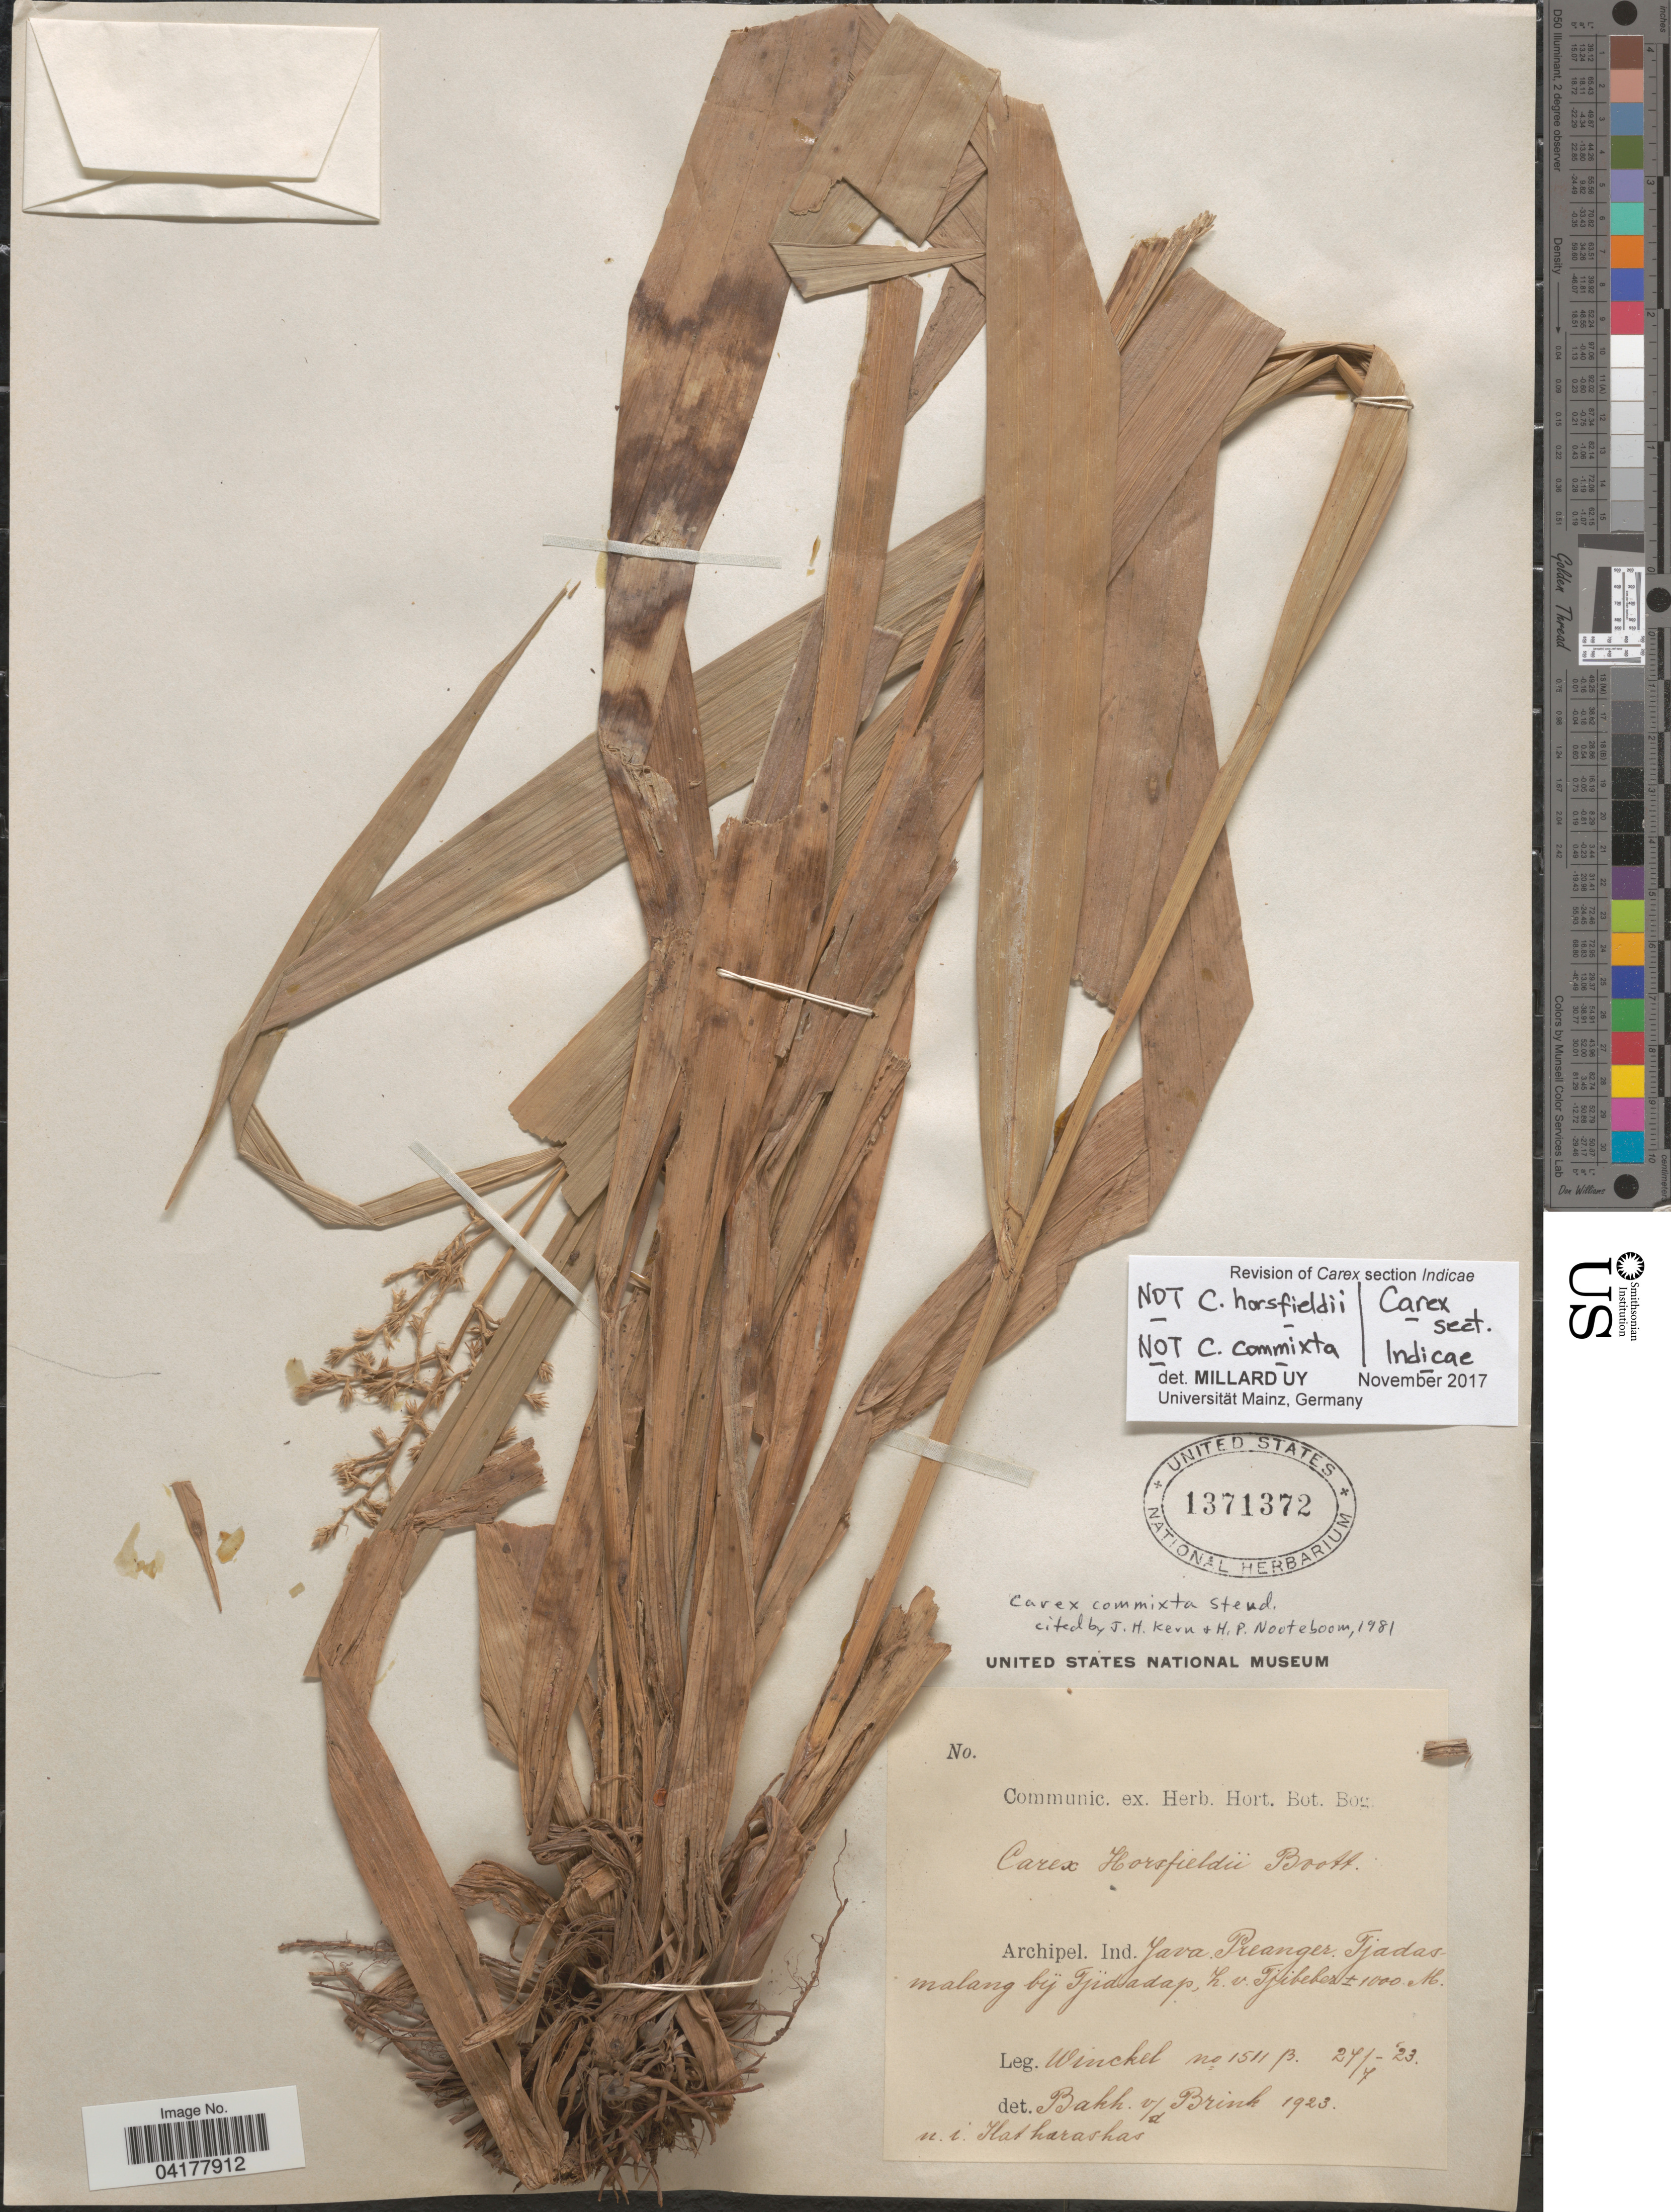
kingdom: Plantae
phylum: Tracheophyta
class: Liliopsida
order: Poales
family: Cyperaceae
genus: Carex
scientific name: Carex sp.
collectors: -. Winckel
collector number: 151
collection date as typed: Transcribed d/m/y: 27/7/23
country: Indonesia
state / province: Java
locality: Archipel. Ind. Java. Preanger. Tjidasmalang bij Tjidadap, Z. v. Tjibeber.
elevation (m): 1000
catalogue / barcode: US 1371372